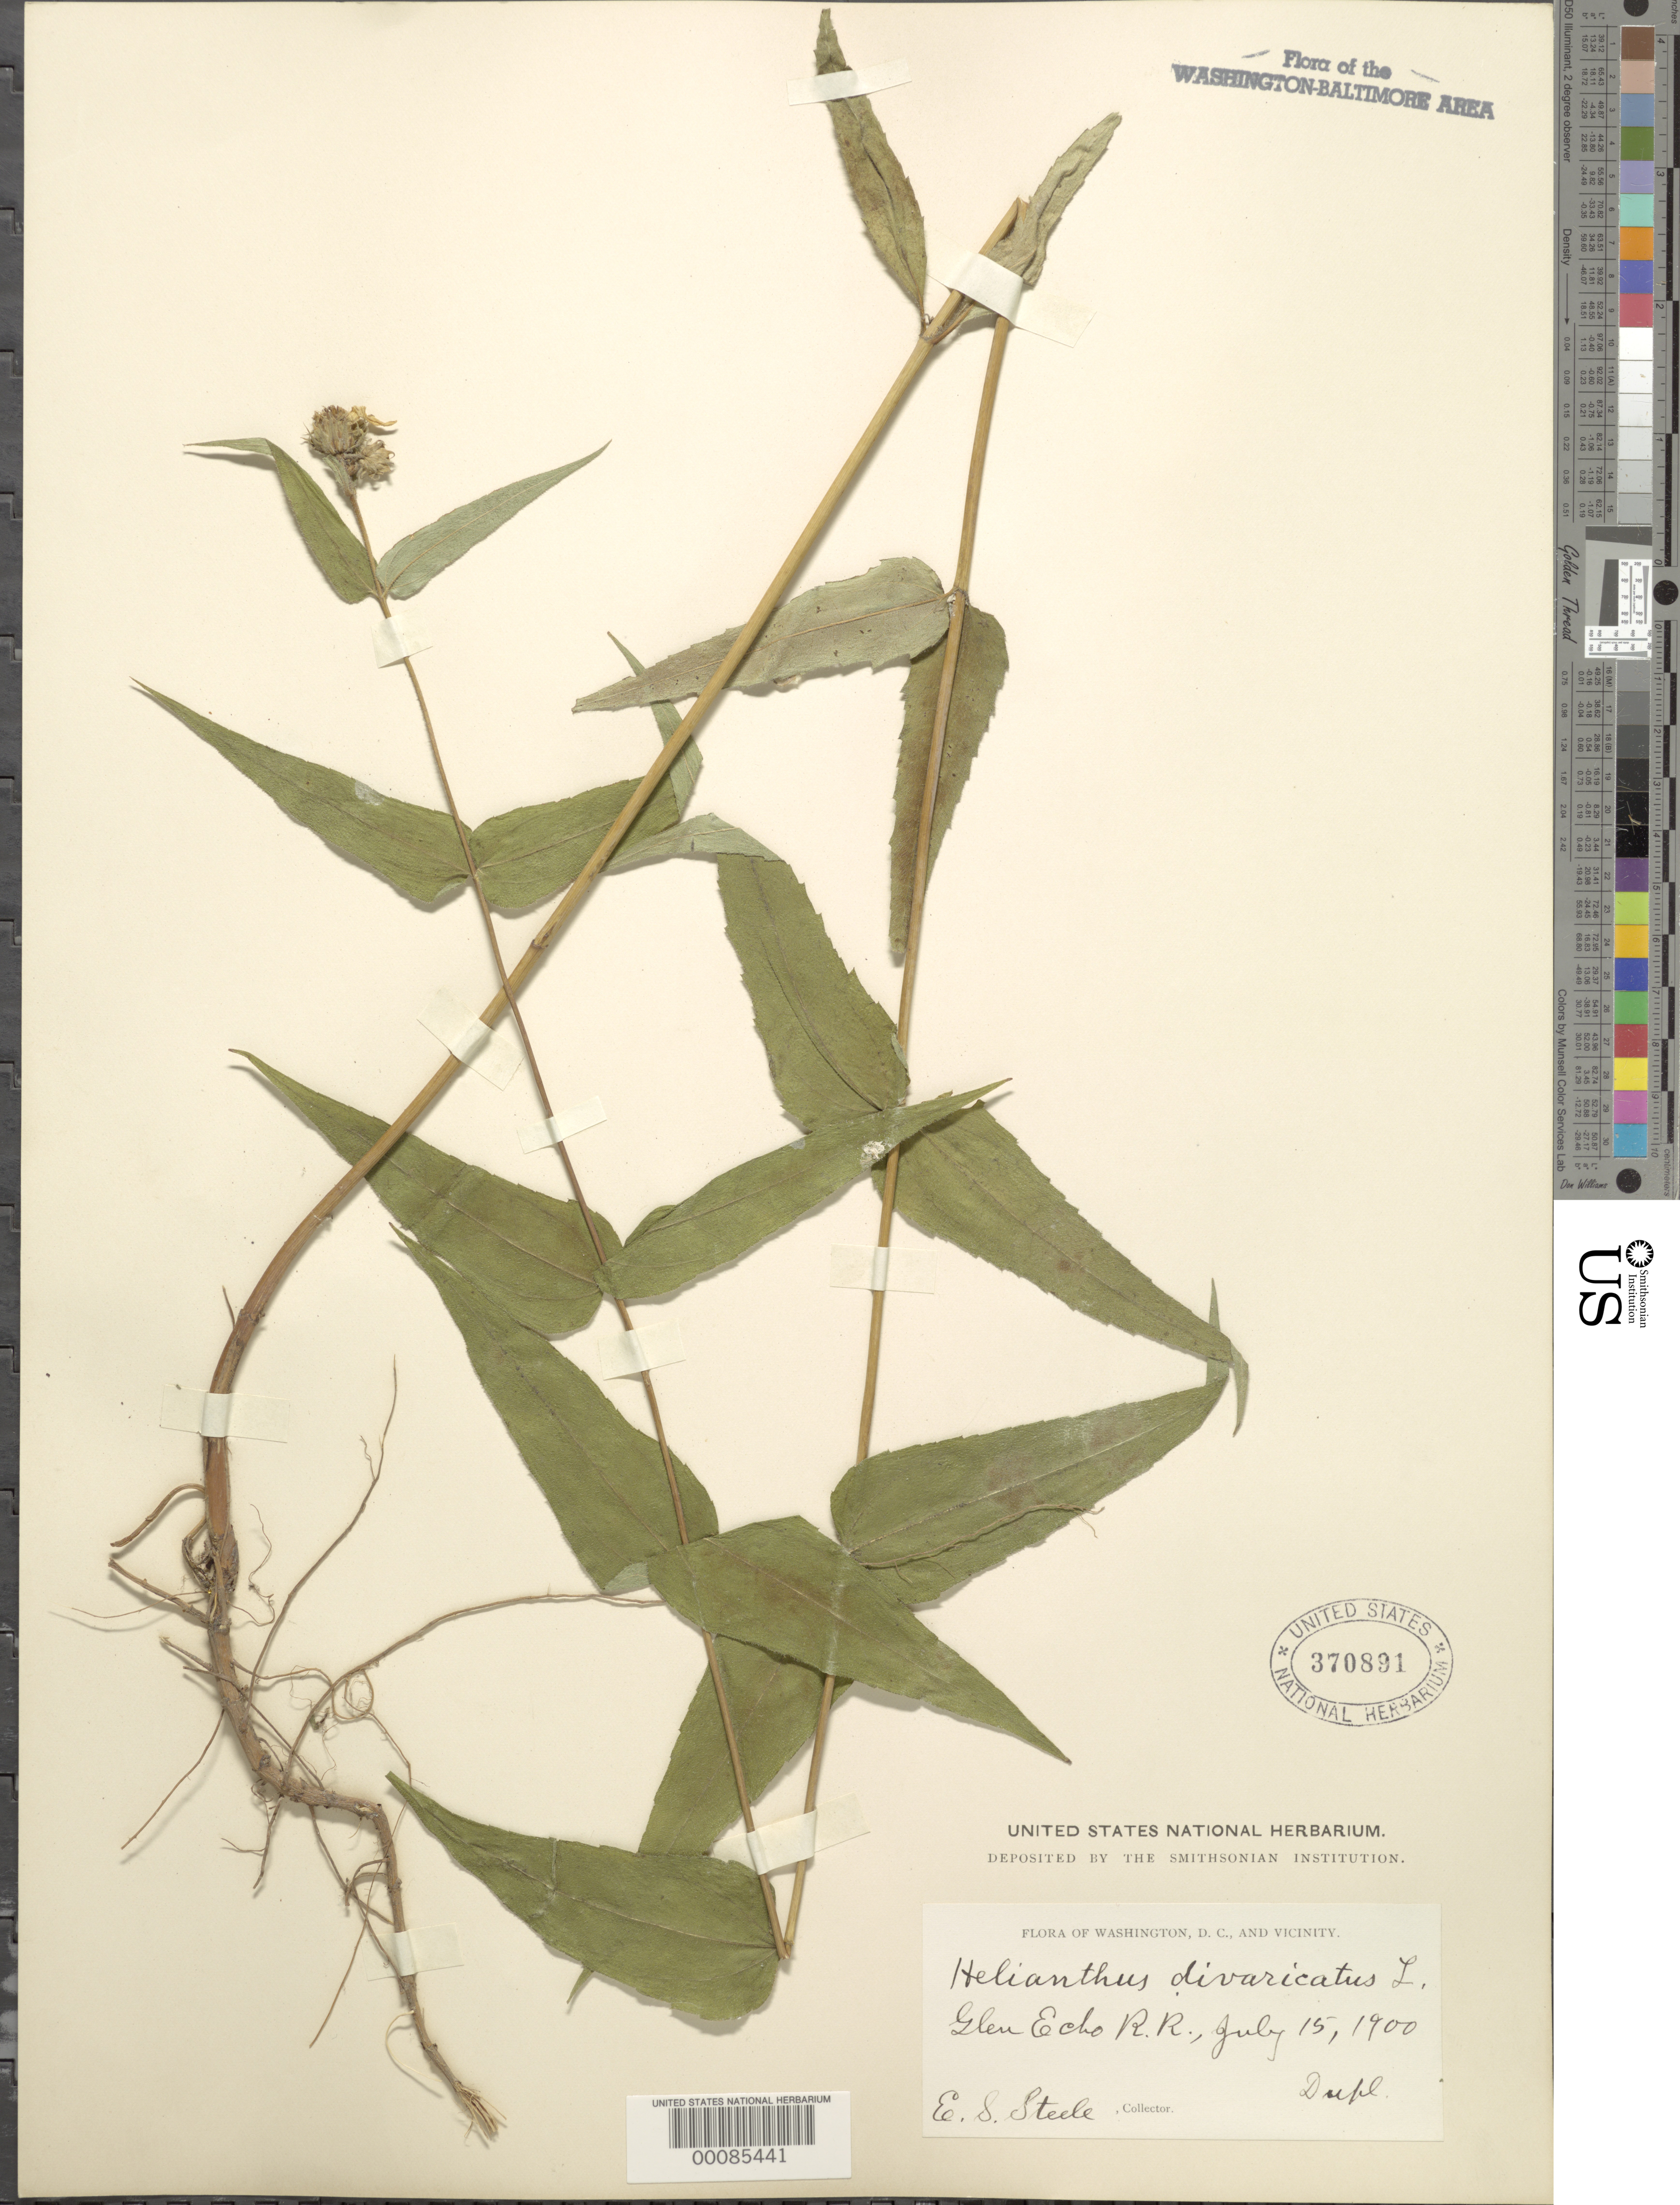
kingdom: Plantae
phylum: Tracheophyta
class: Magnoliopsida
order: Asterales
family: Asteraceae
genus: Helianthus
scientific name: Helianthus divaricatus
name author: L.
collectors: E. Steele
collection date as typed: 15 Jul 1900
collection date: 1900-07-15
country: United States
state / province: Maryland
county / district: Montgomery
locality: Glen Echo Railroad C. & O. Canal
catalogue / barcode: US 370891